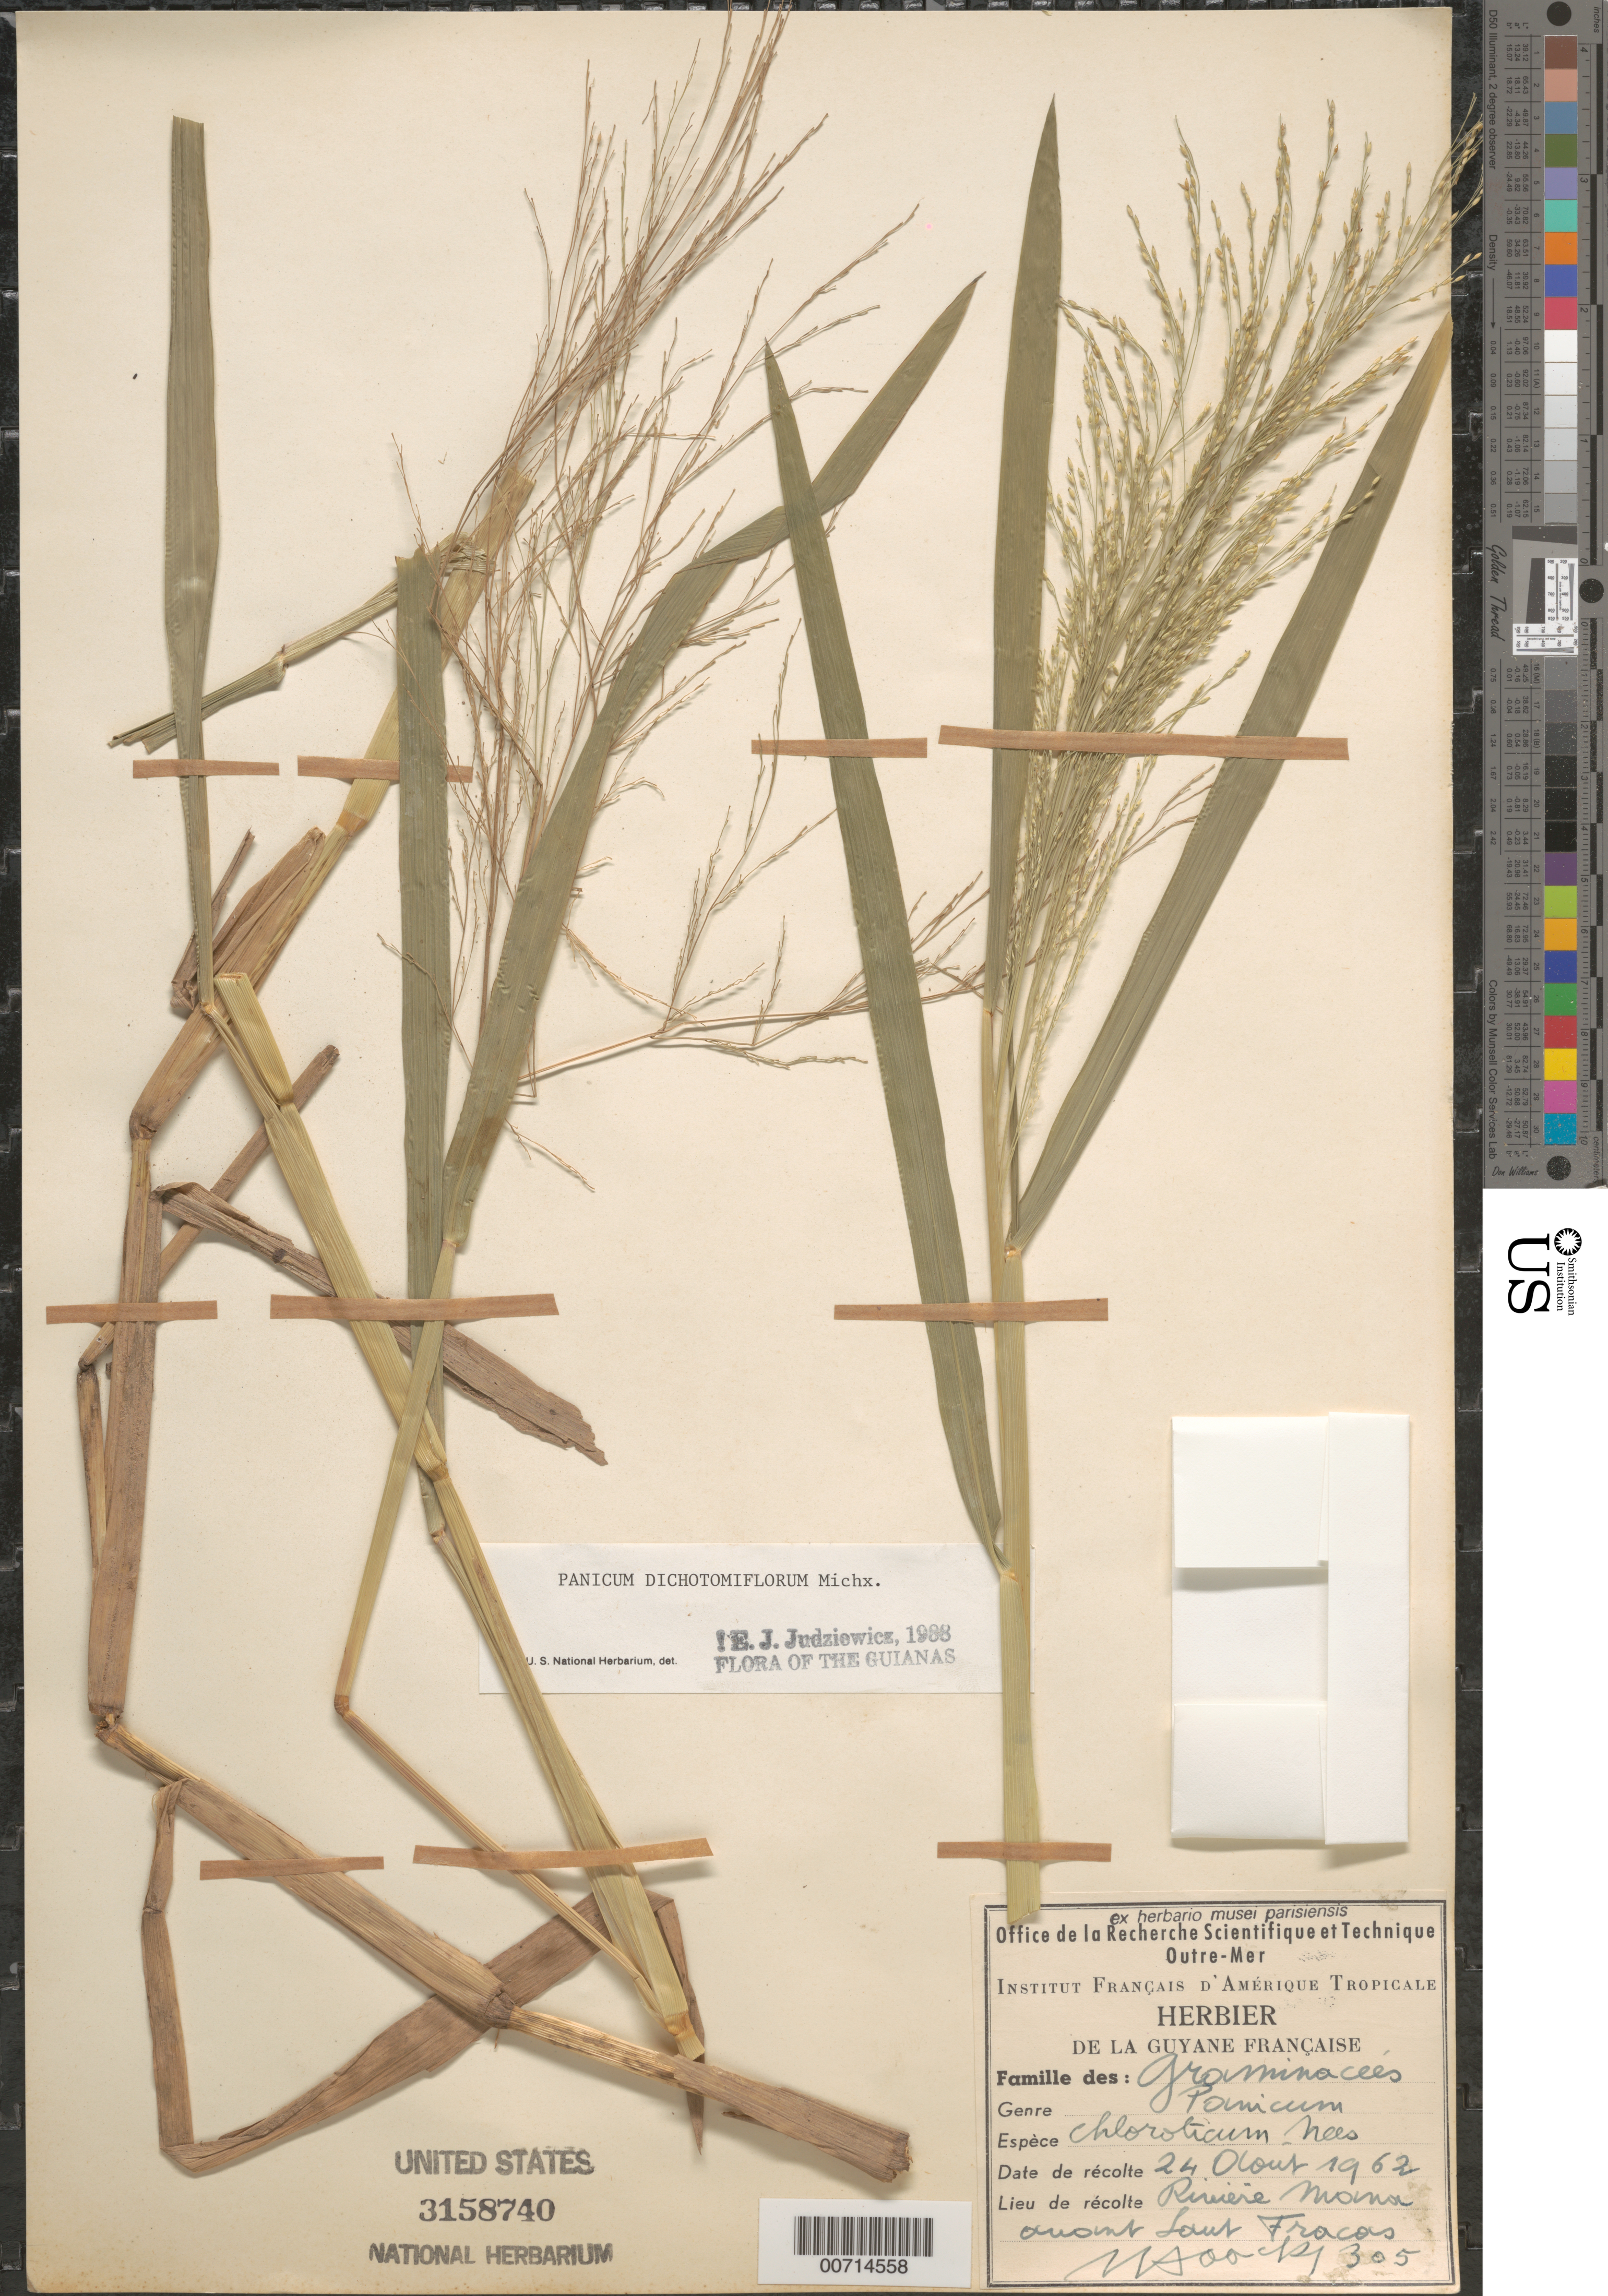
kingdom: Plantae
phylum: Tracheophyta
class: Liliopsida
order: Poales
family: Poaceae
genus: Panicum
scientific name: Panicum dichotomiflorum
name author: Michx.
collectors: J. Hoock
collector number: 305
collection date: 1962-08-24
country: French Guiana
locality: Riviére Mana avant Saut Fracas.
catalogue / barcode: US 3158740